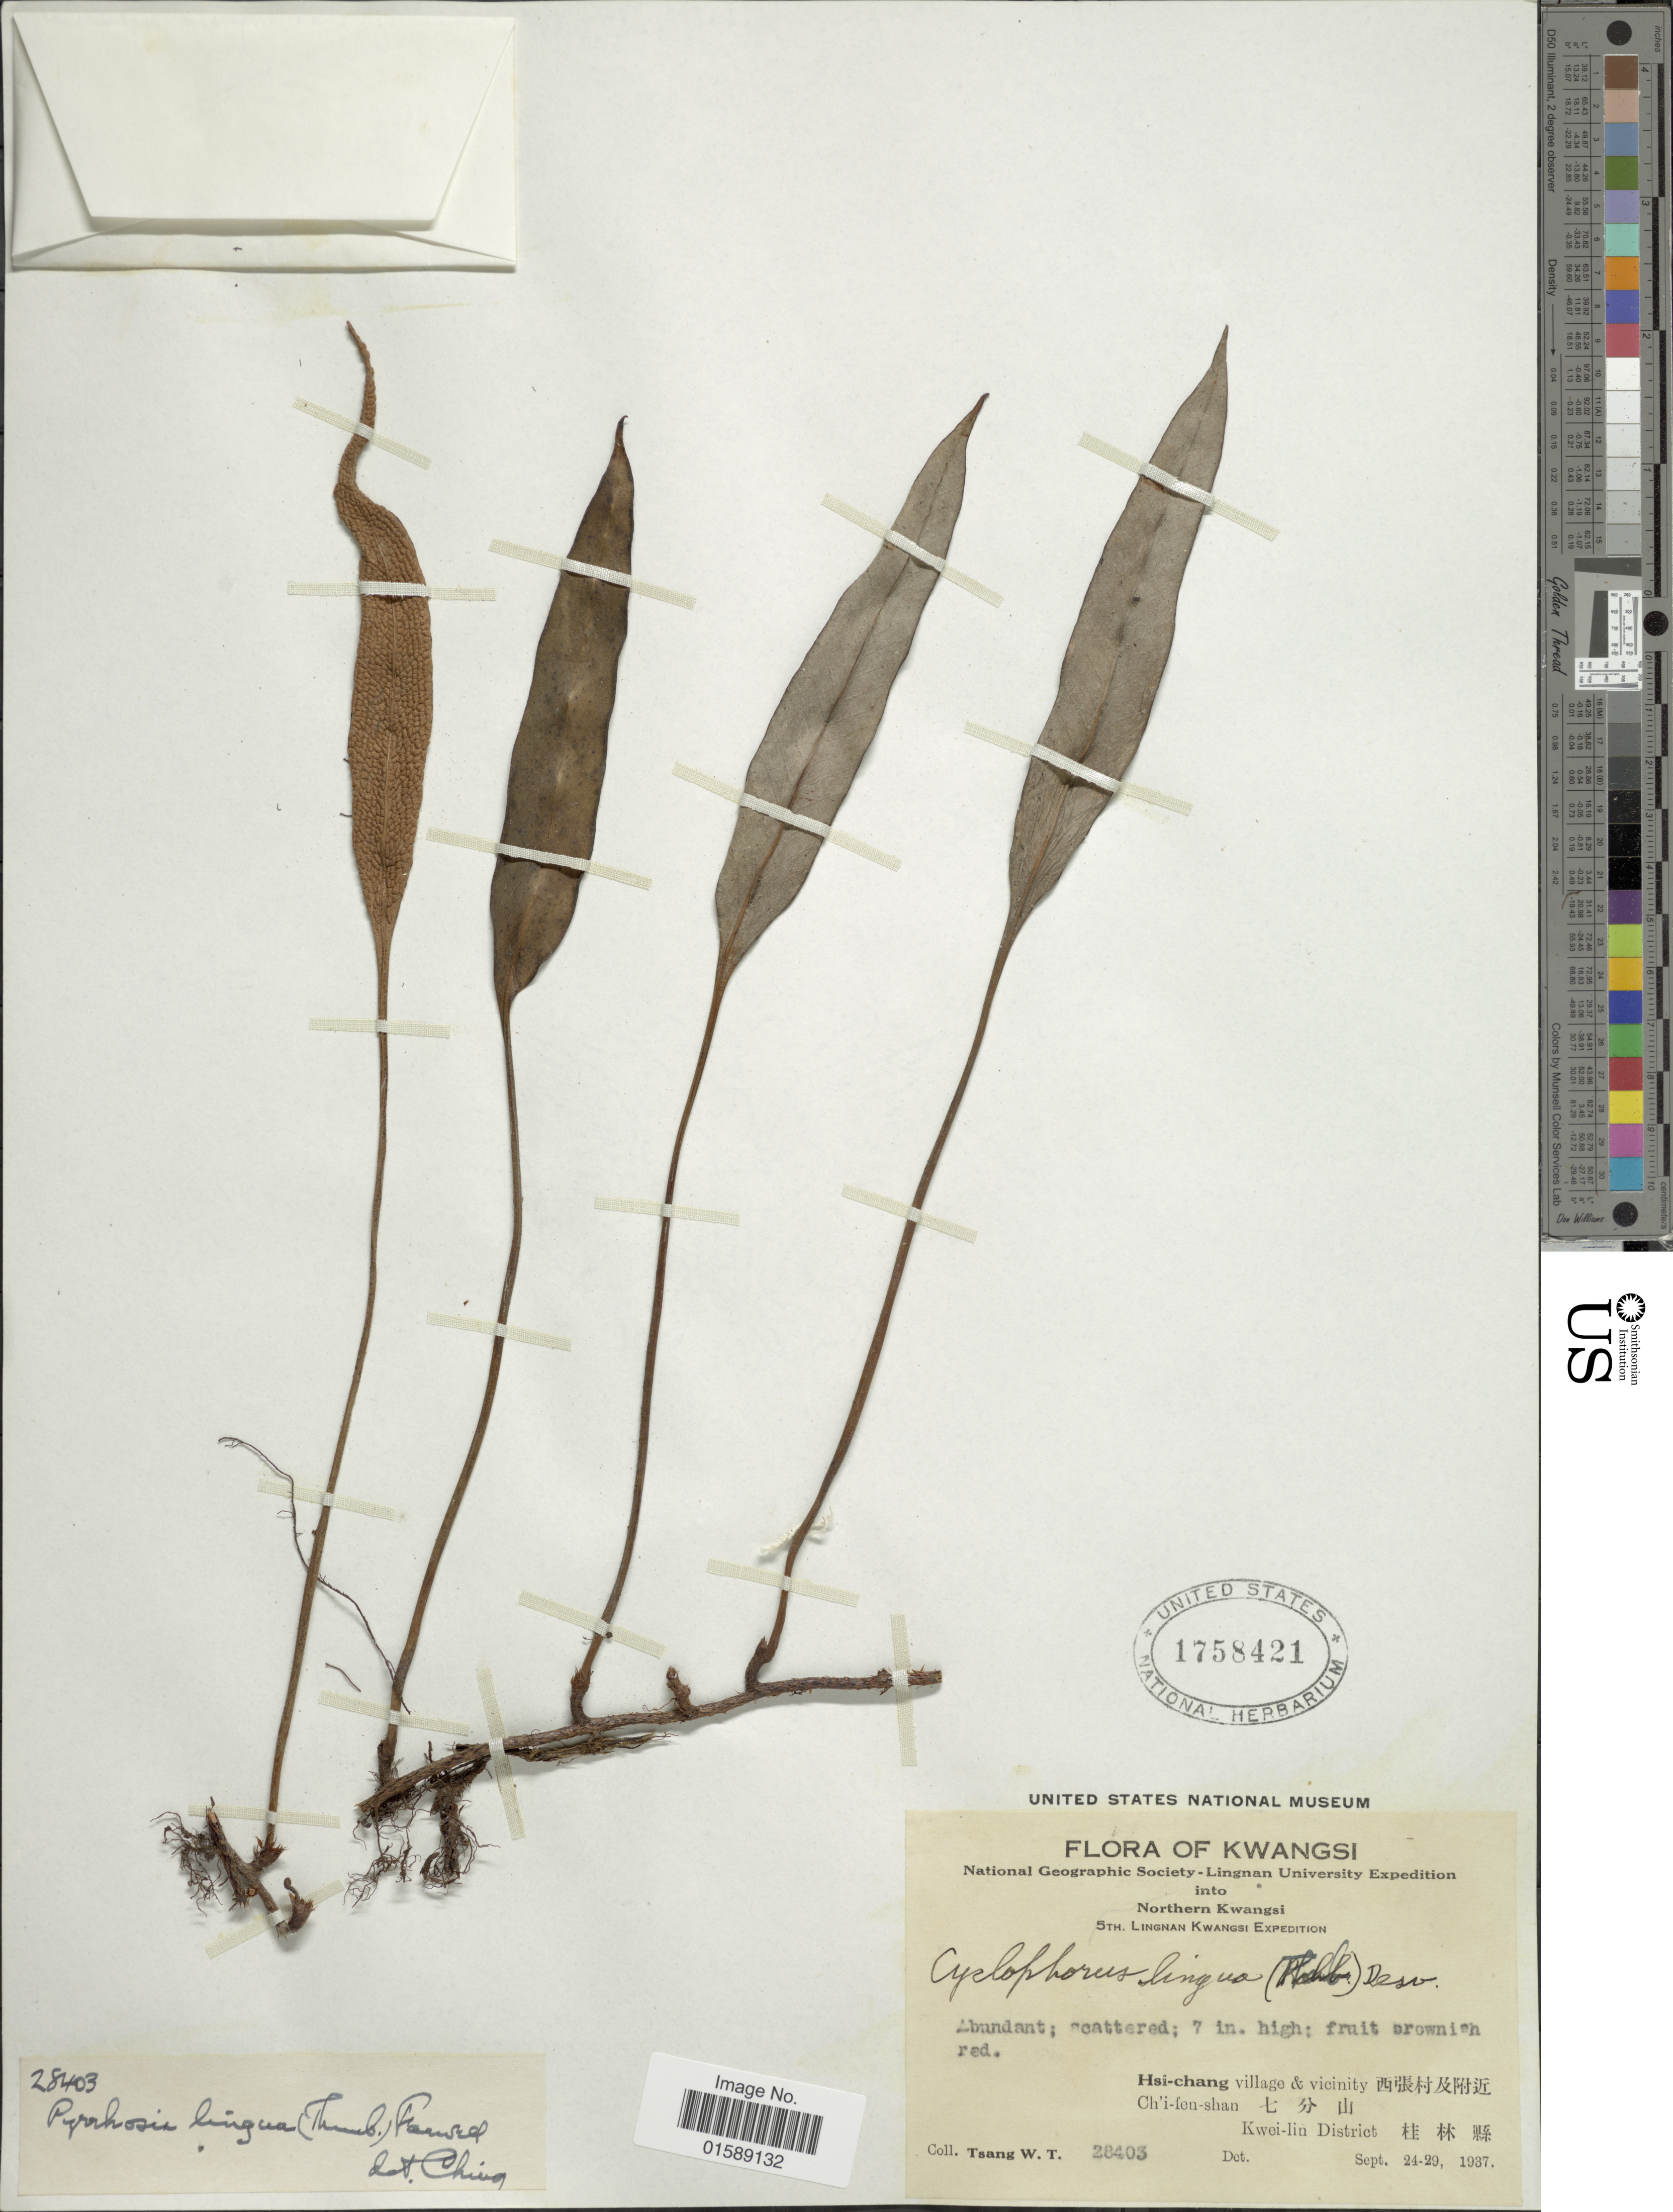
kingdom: Plantae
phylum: Tracheophyta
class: Polypodiopsida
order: Polypodiales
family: Polypodiaceae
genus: Pyrrosia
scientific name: Pyrrosia lingua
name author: (Thurb.) Farw.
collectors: W. T. Tsang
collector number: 28403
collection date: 1937-09-24/1937-09-29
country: China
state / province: Guangxi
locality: Northern Kwangsi. Hsi-chang village & vicinity. Ch'i-fen-shan. Kwei-lin District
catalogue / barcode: US 1758421